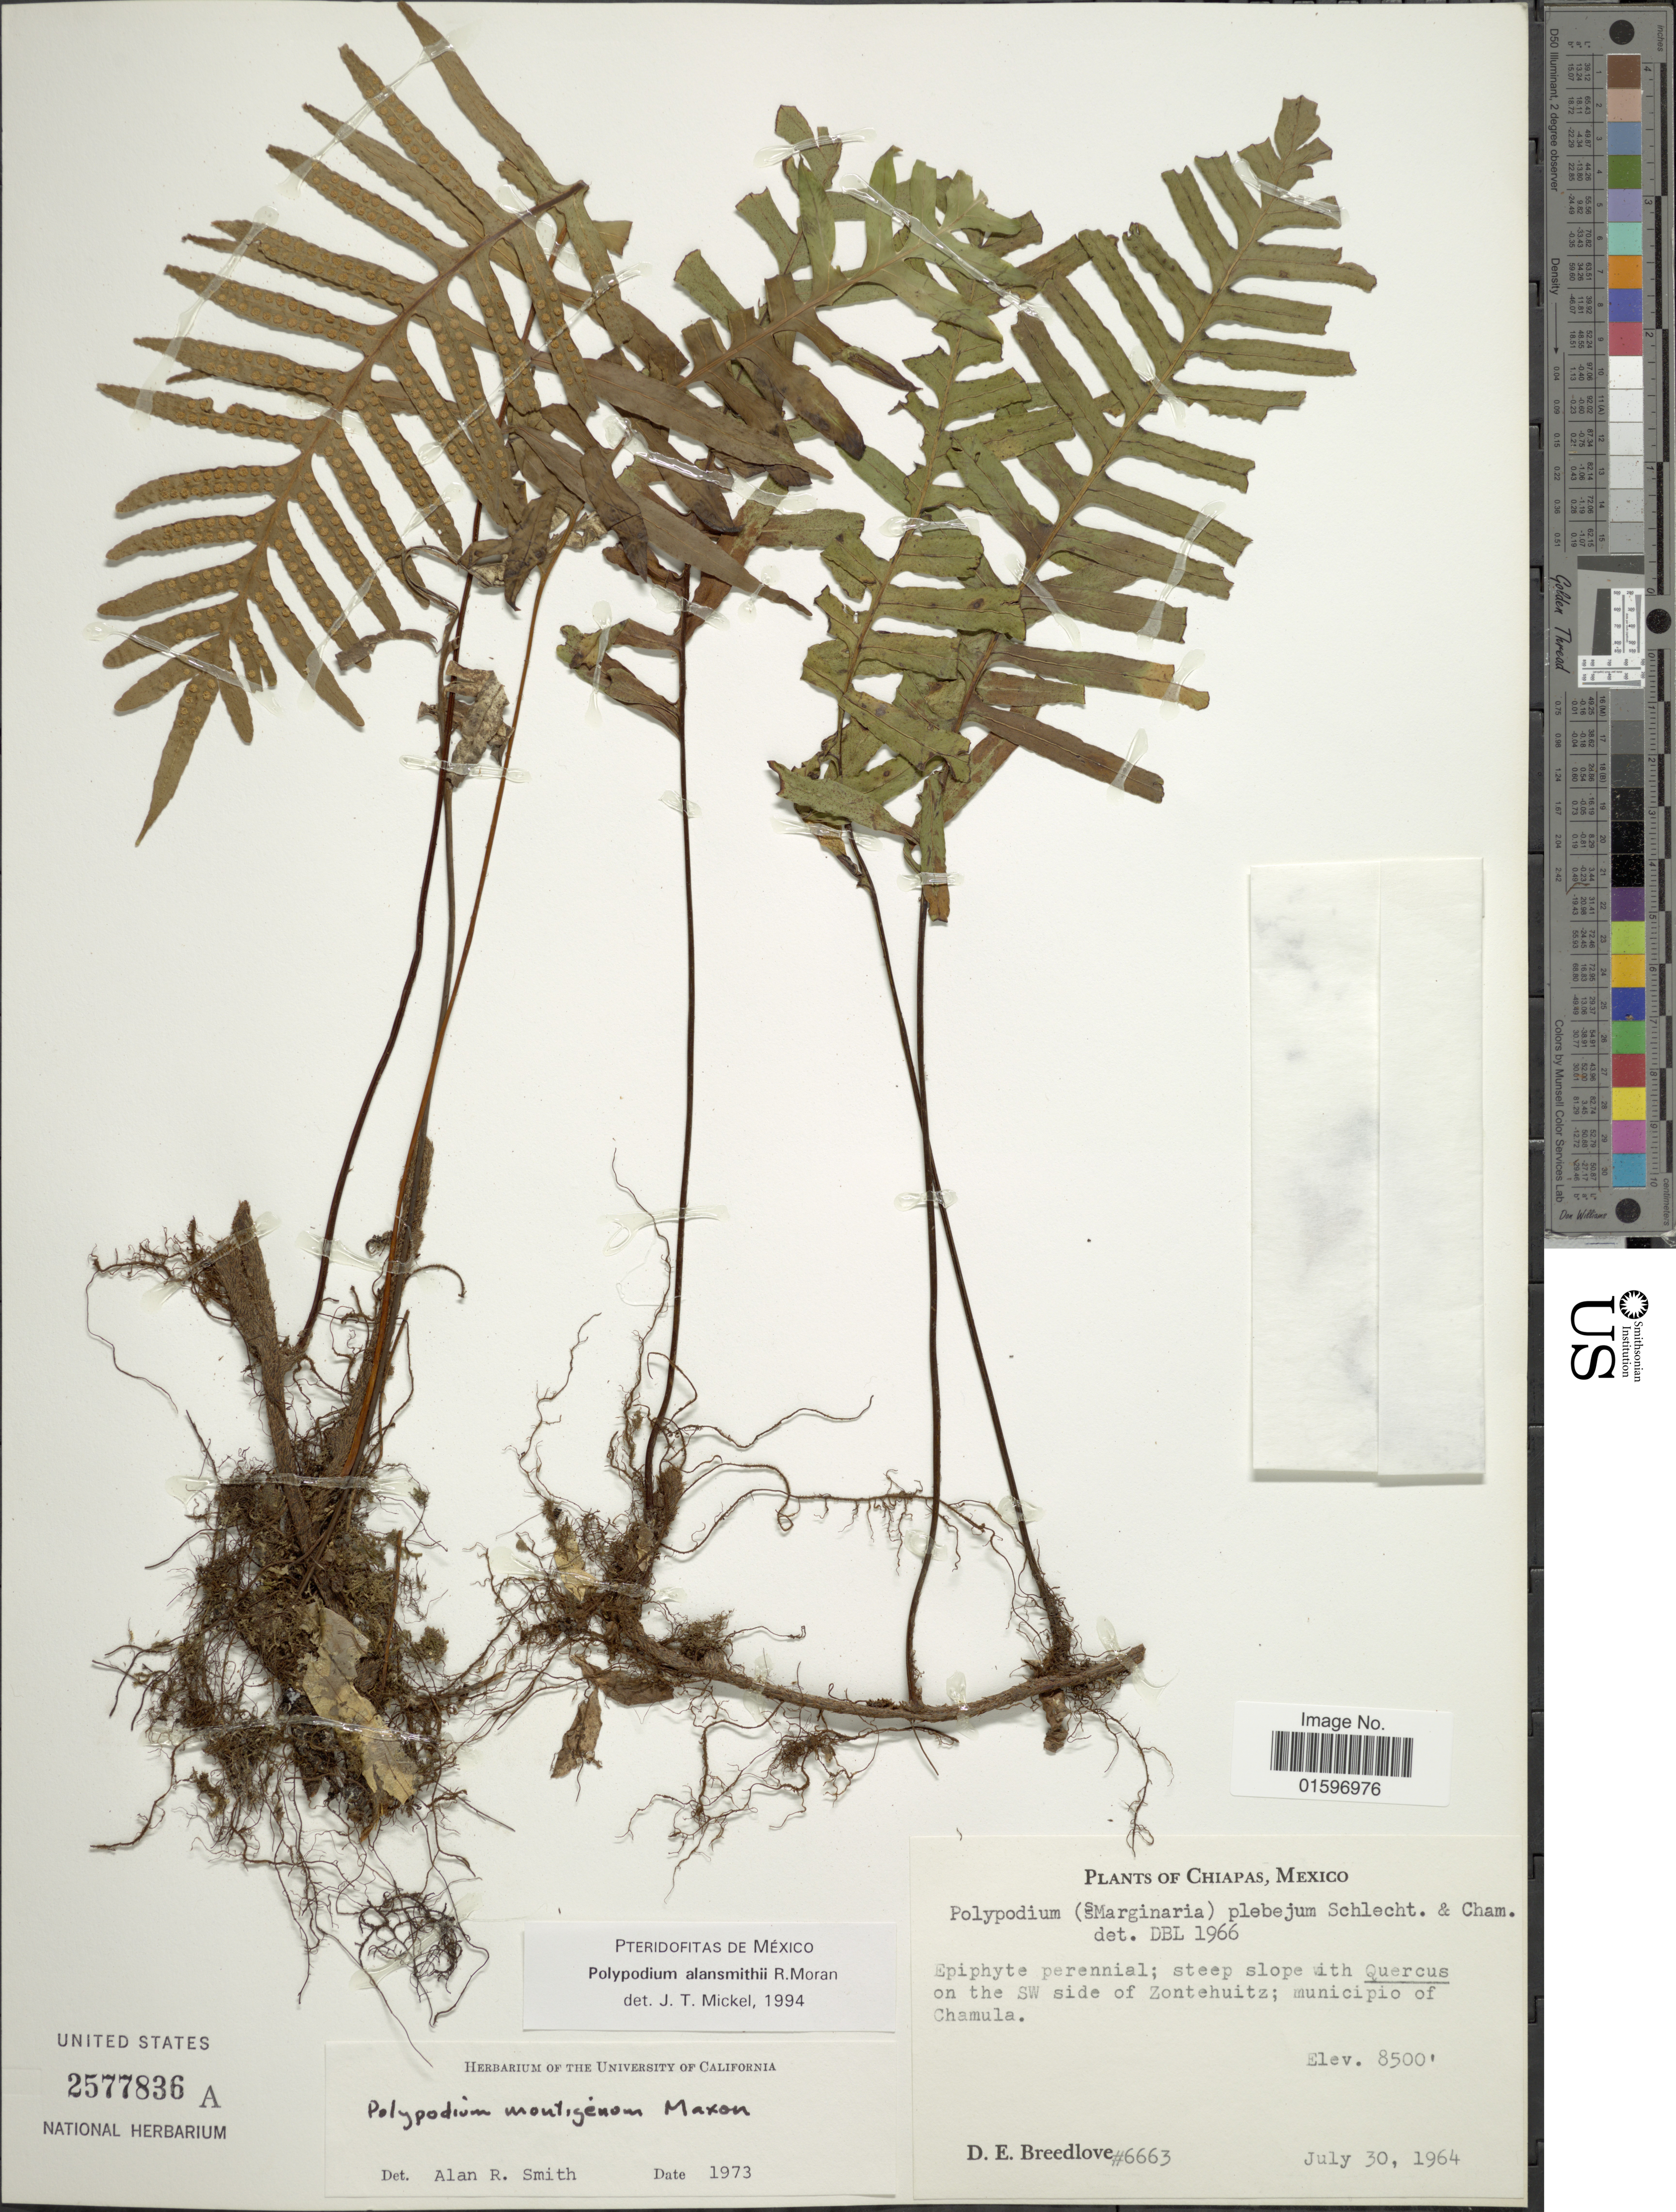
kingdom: Plantae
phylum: Tracheophyta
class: Polypodiopsida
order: Polypodiales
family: Polypodiaceae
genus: Pleopeltis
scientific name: Pleopeltis alansmithii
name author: (R.C. Moran)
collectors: D. E. Breedlove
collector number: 6663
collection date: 1964-07-30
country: Mexico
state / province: Chiapas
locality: On the SW side of Zontehuitz; municipio of Chamula.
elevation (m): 2591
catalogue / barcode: US 2577836A